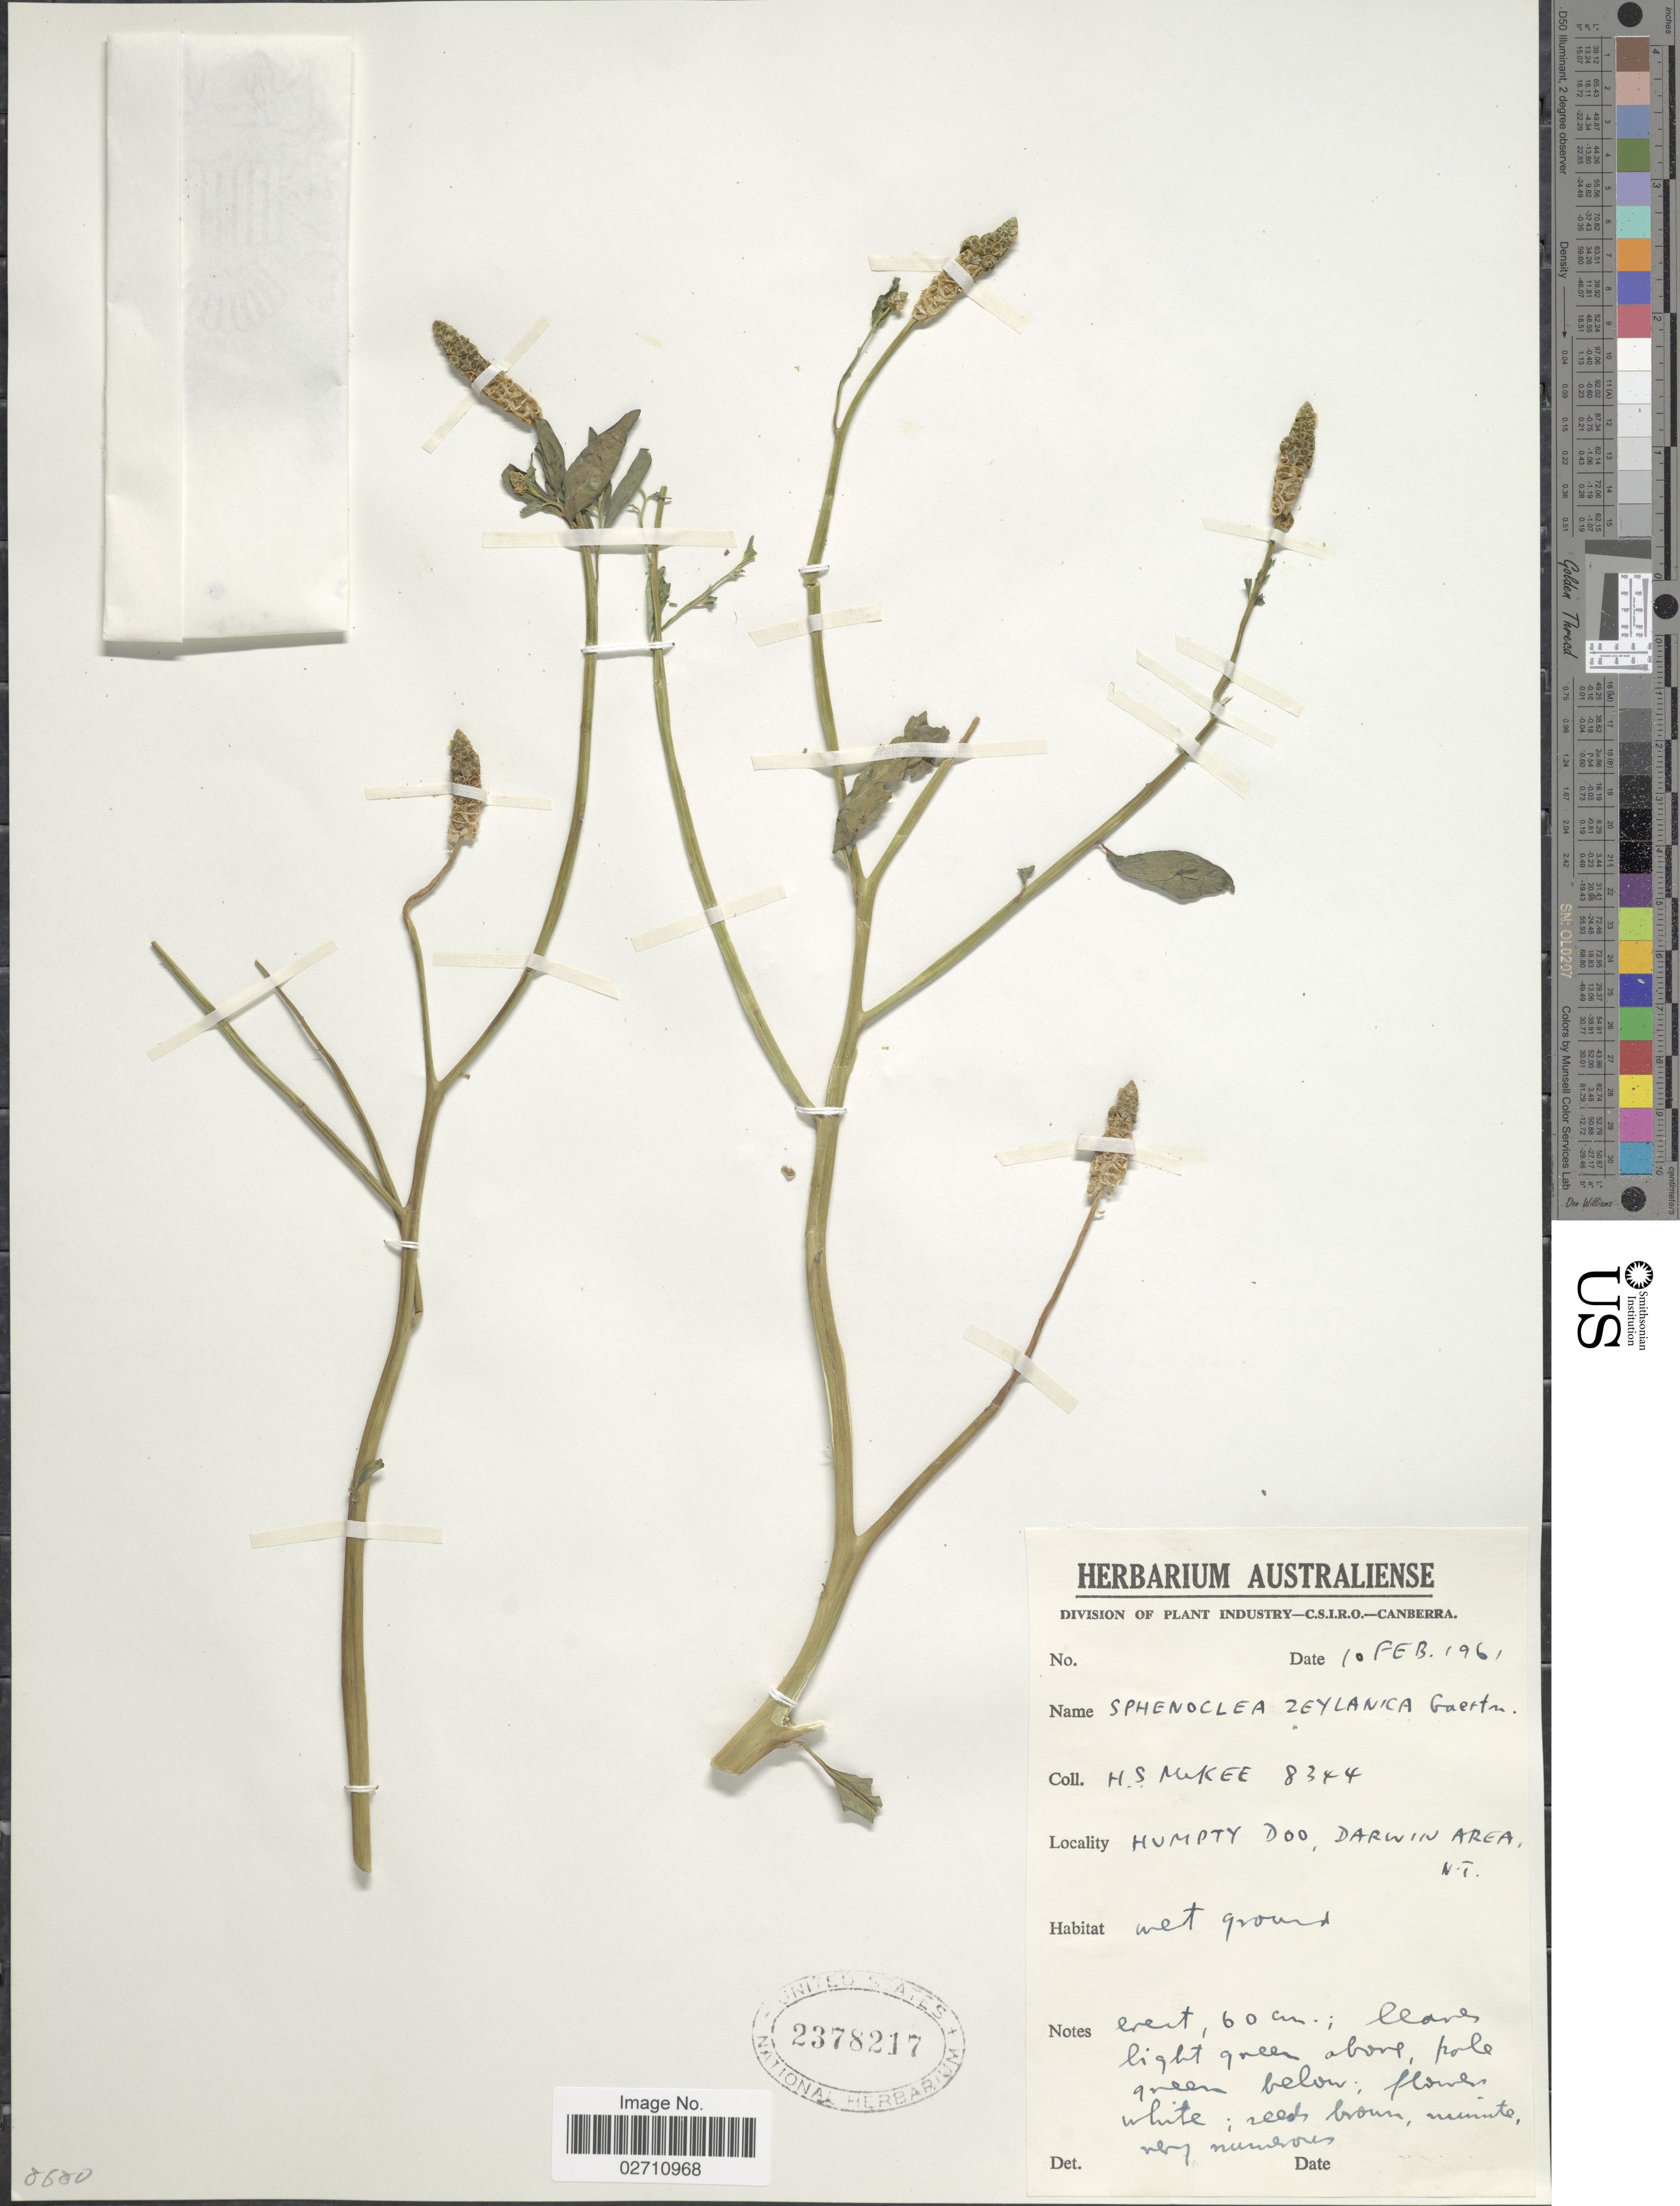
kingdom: Plantae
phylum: Tracheophyta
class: Magnoliopsida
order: Solanales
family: Sphenocleaceae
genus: Sphenoclea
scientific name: Sphenoclea zeylanica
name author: Gaertn.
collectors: H. S. McKee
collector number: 8344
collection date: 1961-02-10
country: Australia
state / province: Northern Territory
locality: Humpty Doo, Darwin Area, N.T.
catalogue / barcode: US 2378217